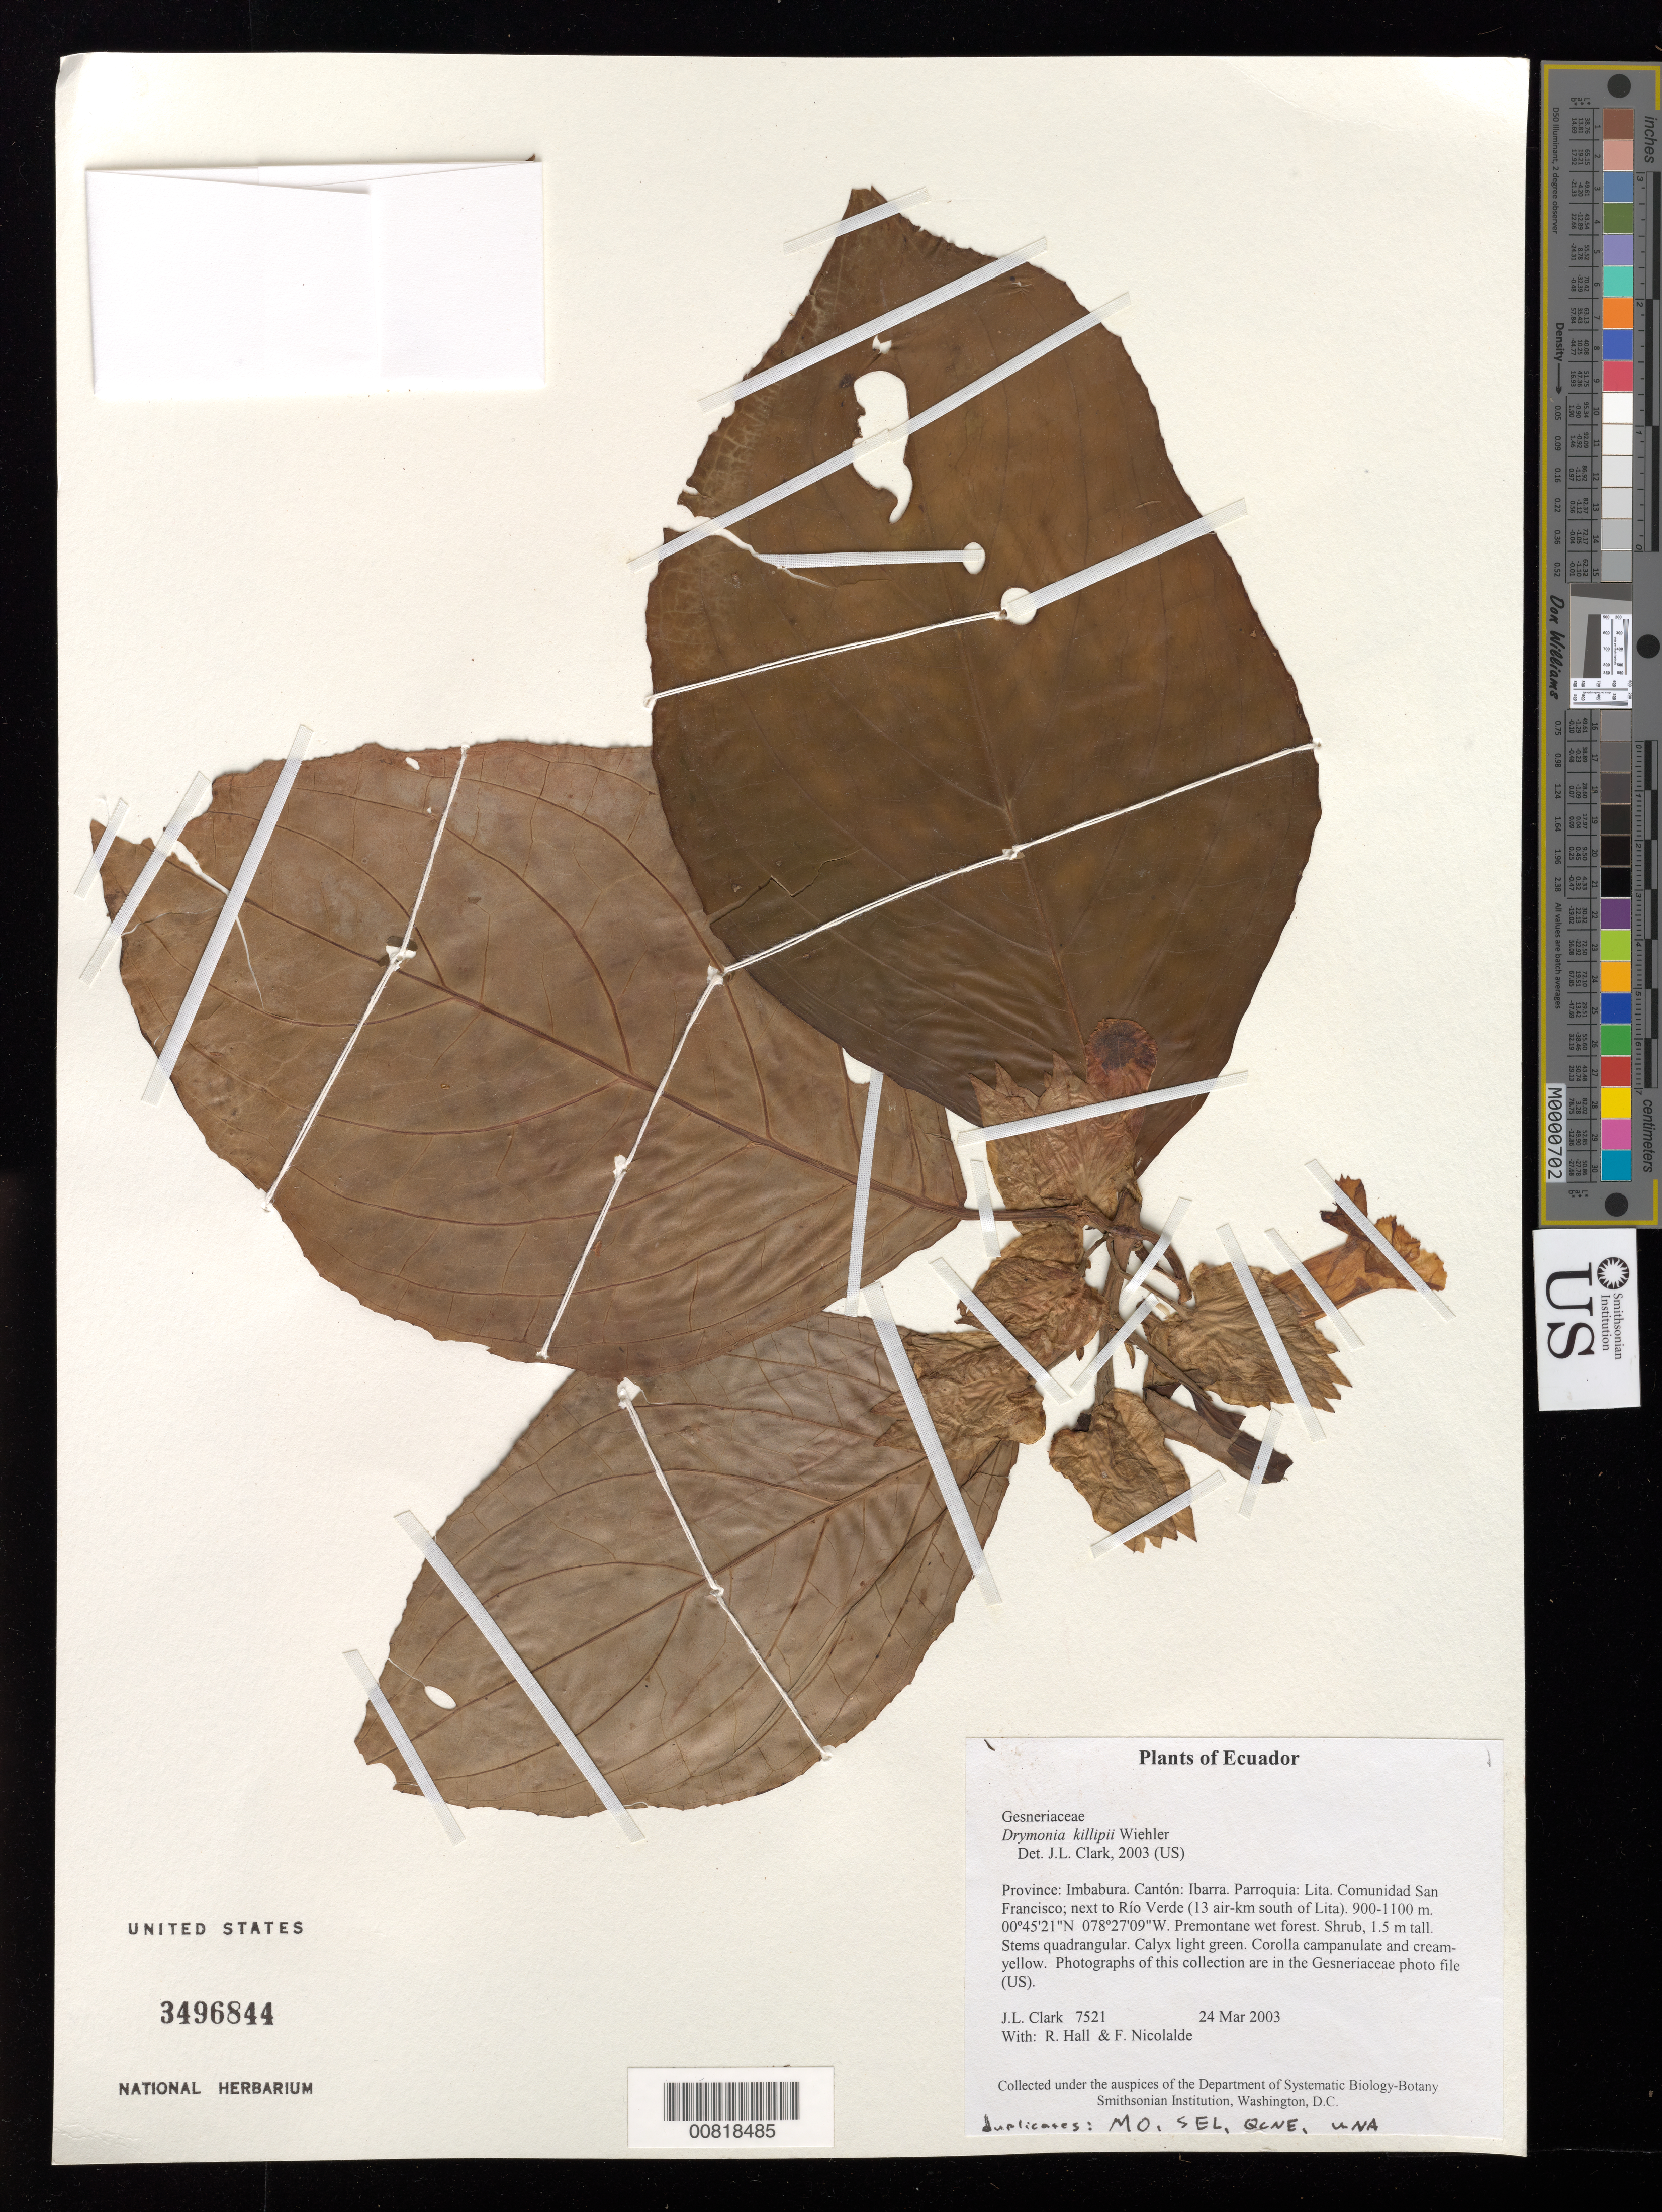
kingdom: Plantae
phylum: Tracheophyta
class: Magnoliopsida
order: Lamiales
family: Gesneriaceae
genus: Drymonia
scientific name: Drymonia quadrangulata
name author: Clavijo & J.L. Clark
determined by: Skog, Laurence E.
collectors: J. L. Clark, R. Hall & F. Nicolalde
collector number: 7521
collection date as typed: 24 Mar 2003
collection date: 2003-03-24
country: Ecuador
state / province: Imbabura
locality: Ibarra. Parroquia: Lita. Comunidad San Francisco; next to Río Verde (13 air-km south of Lita).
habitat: Premontane wet forest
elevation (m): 900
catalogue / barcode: US 3496844